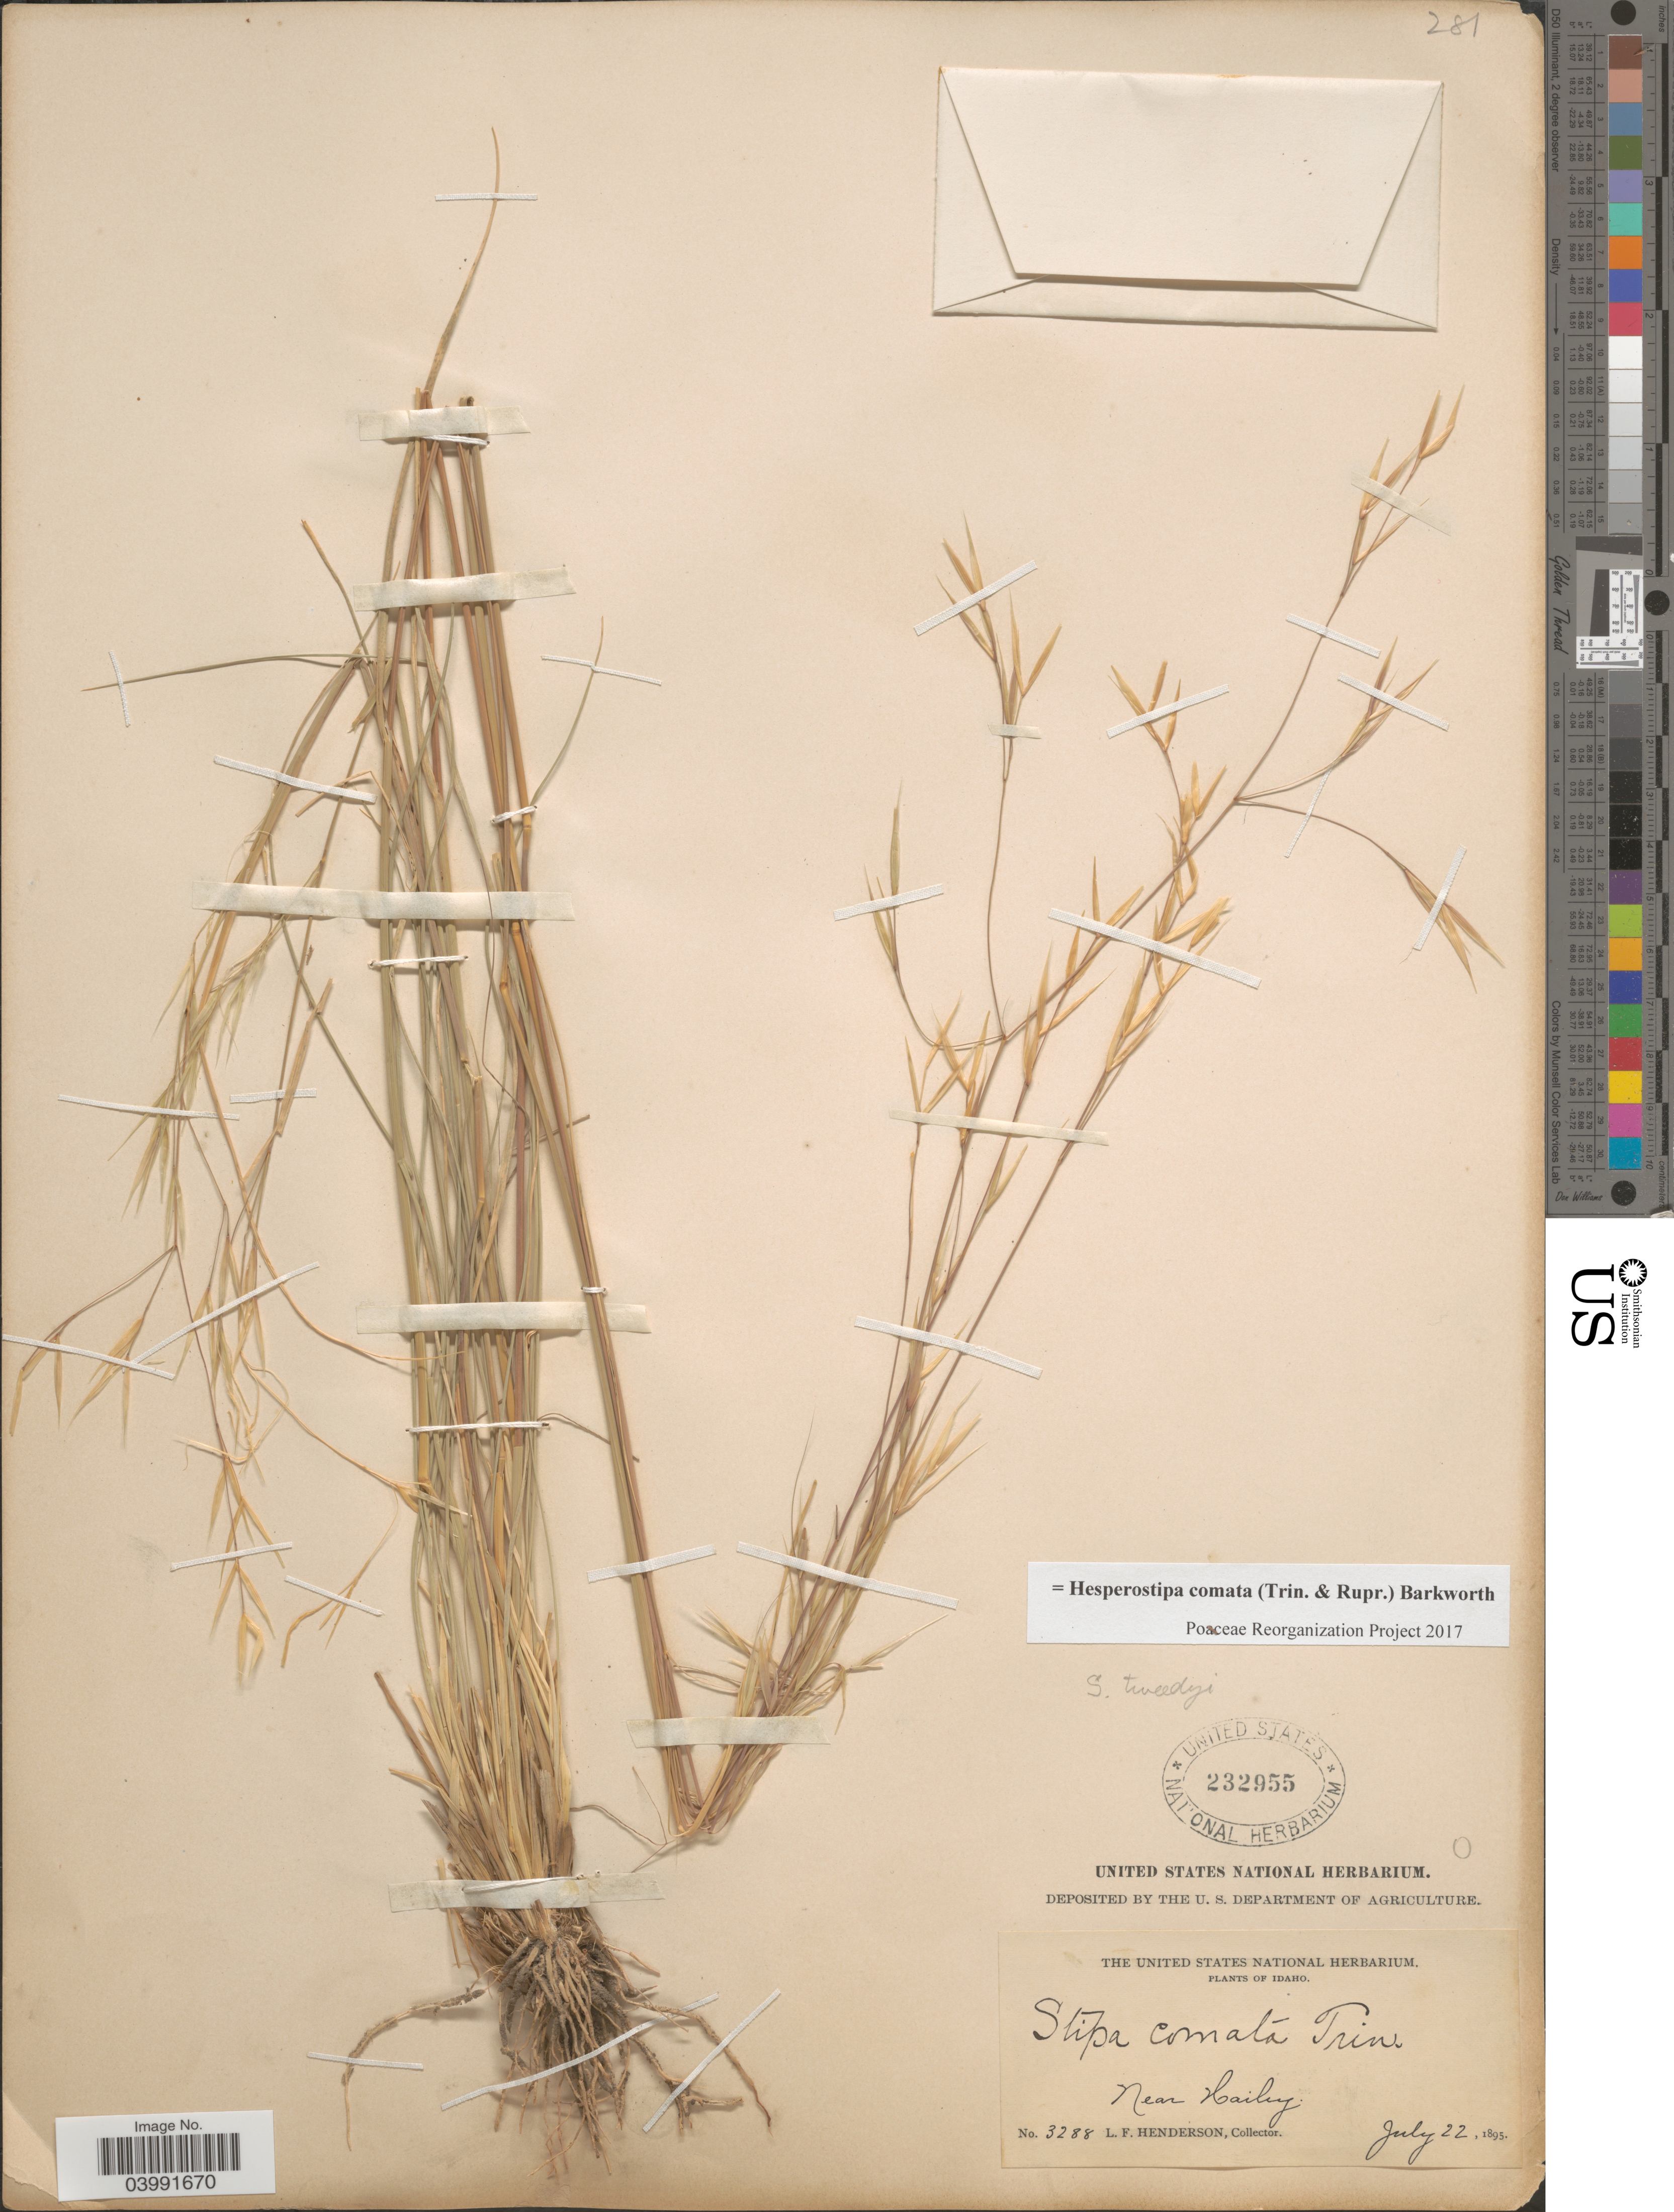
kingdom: Plantae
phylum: Tracheophyta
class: Liliopsida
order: Poales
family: Poaceae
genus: Hesperostipa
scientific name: Hesperostipa comata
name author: (Trin. & Rupr.) Barkworth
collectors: L. Henderson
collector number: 3288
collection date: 1895-07-22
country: United States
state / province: Idaho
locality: Near Hailey.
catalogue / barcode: US 232955